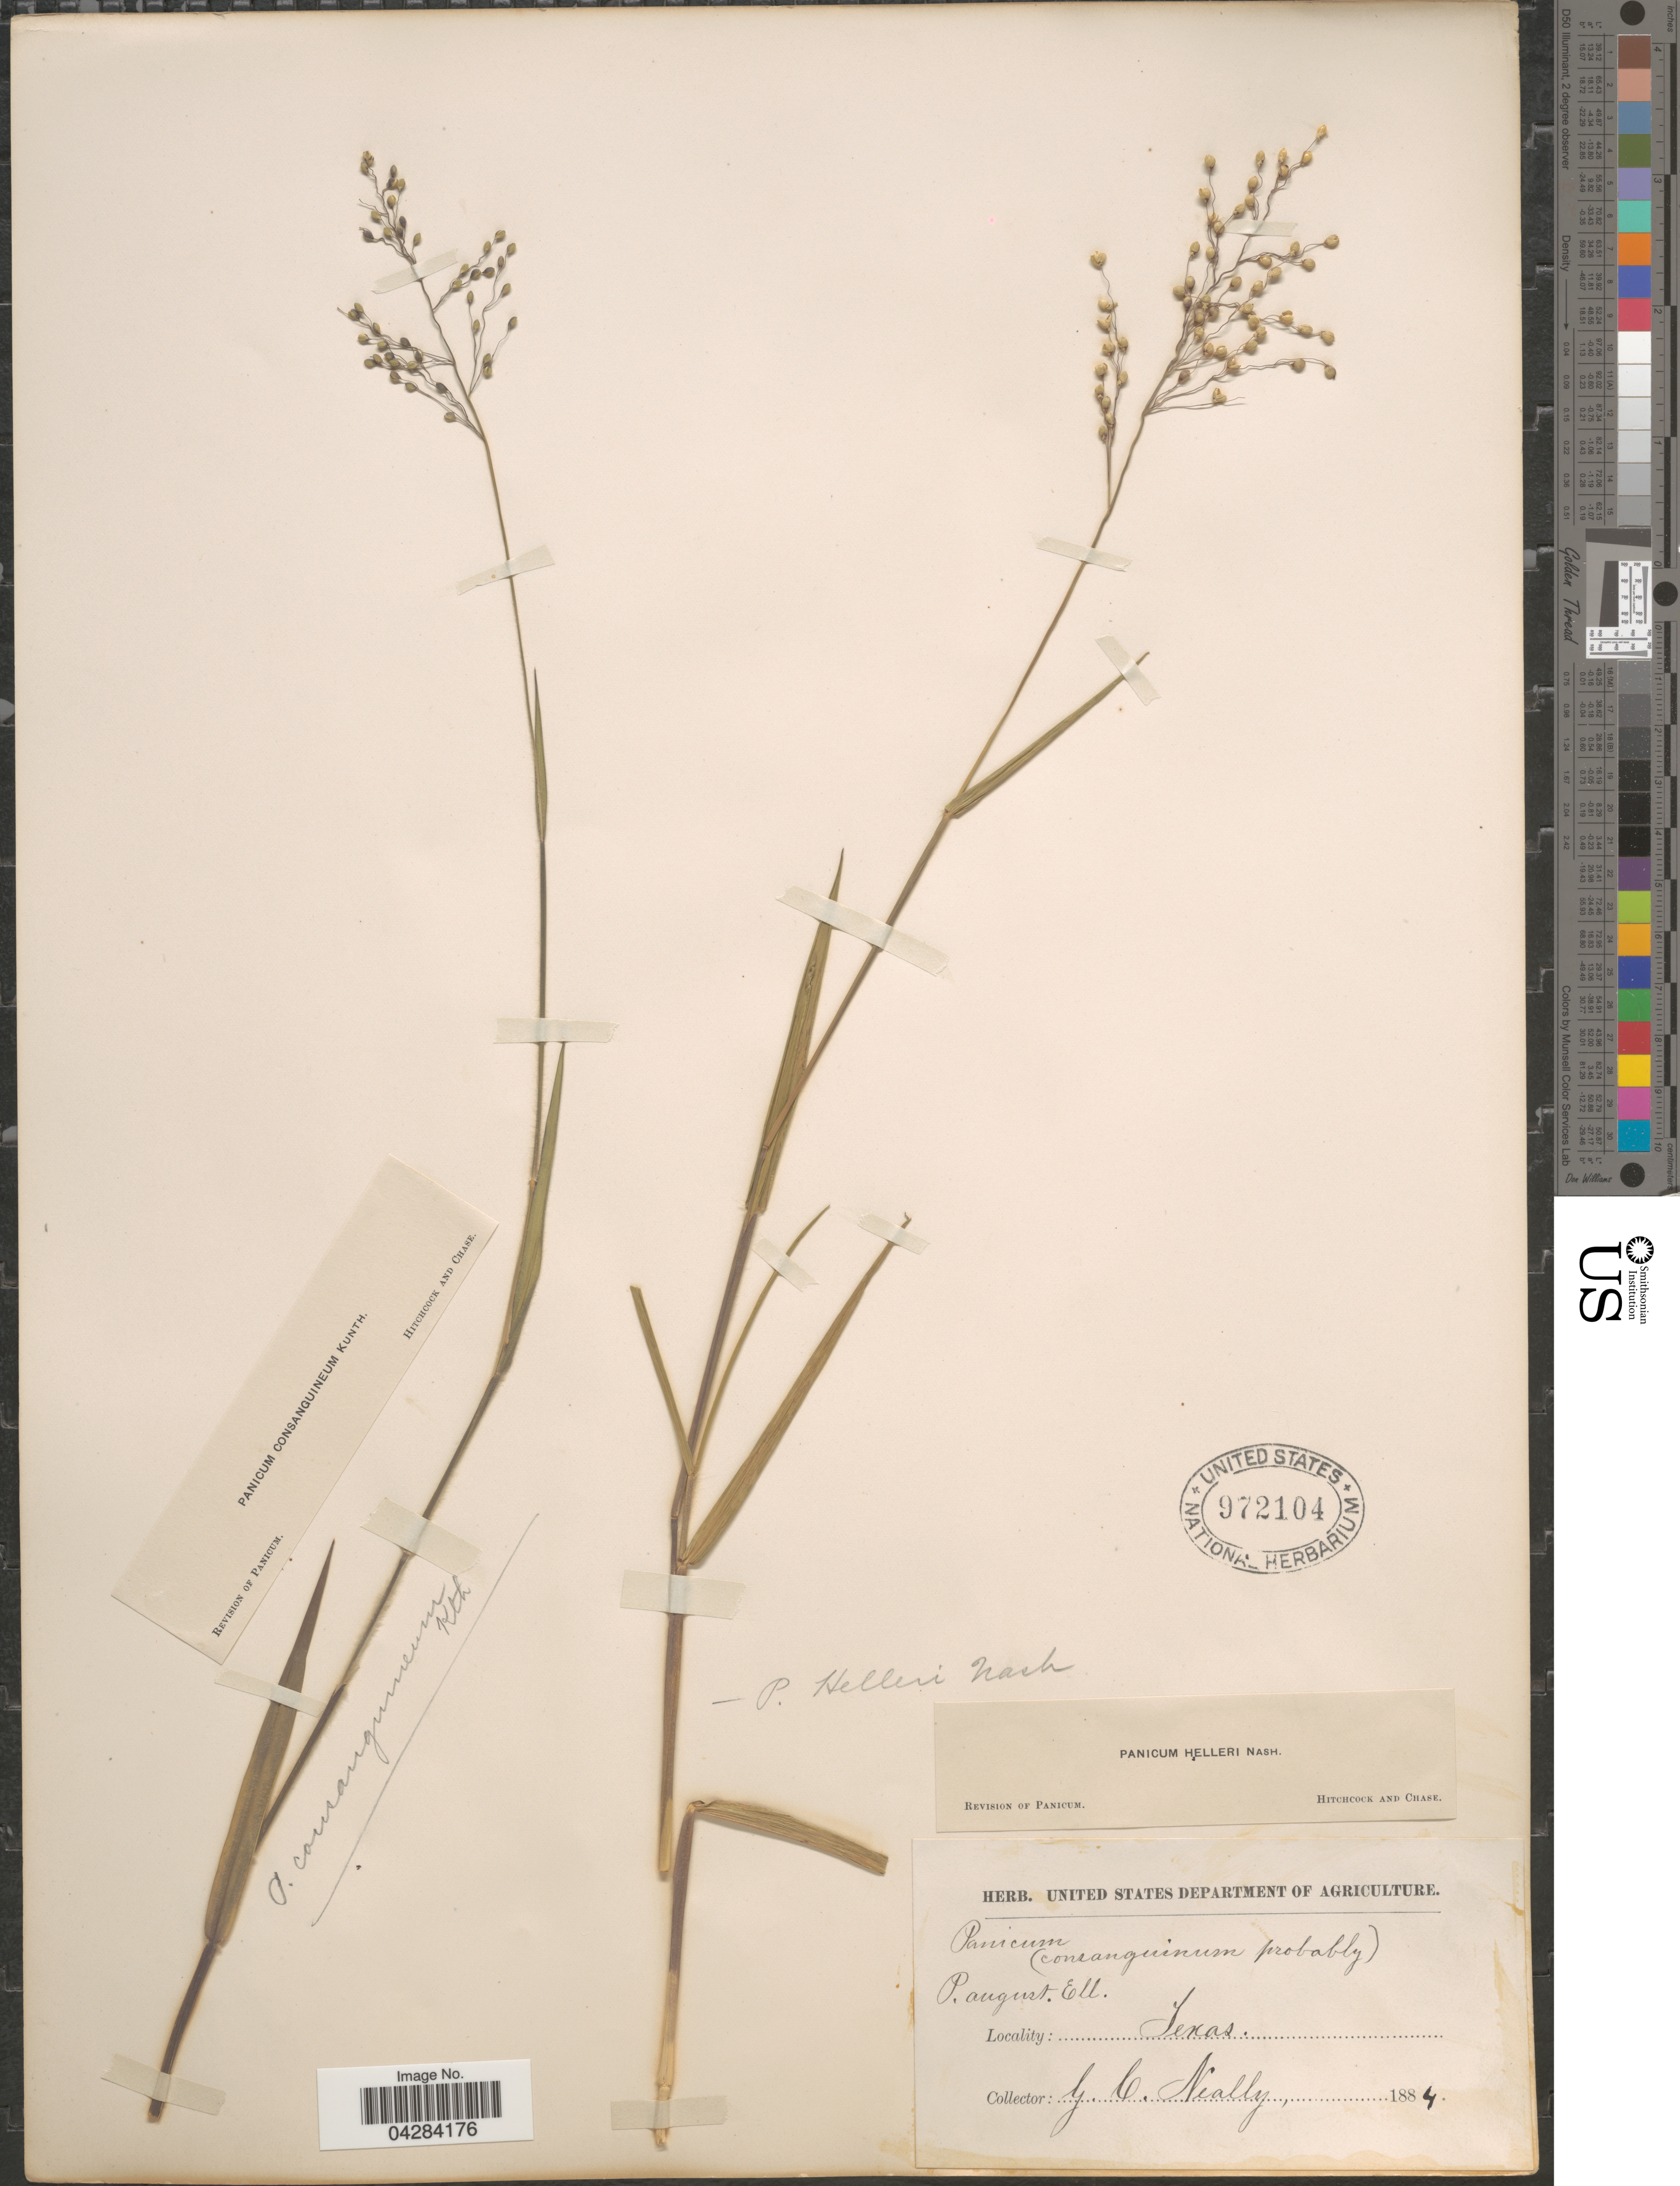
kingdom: Plantae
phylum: Tracheophyta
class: Liliopsida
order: Poales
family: Poaceae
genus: Dichanthelium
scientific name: Dichanthelium oligosanthes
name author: (Schult.) Gould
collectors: G. Neally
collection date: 1884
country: United States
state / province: Texas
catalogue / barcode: US 972104